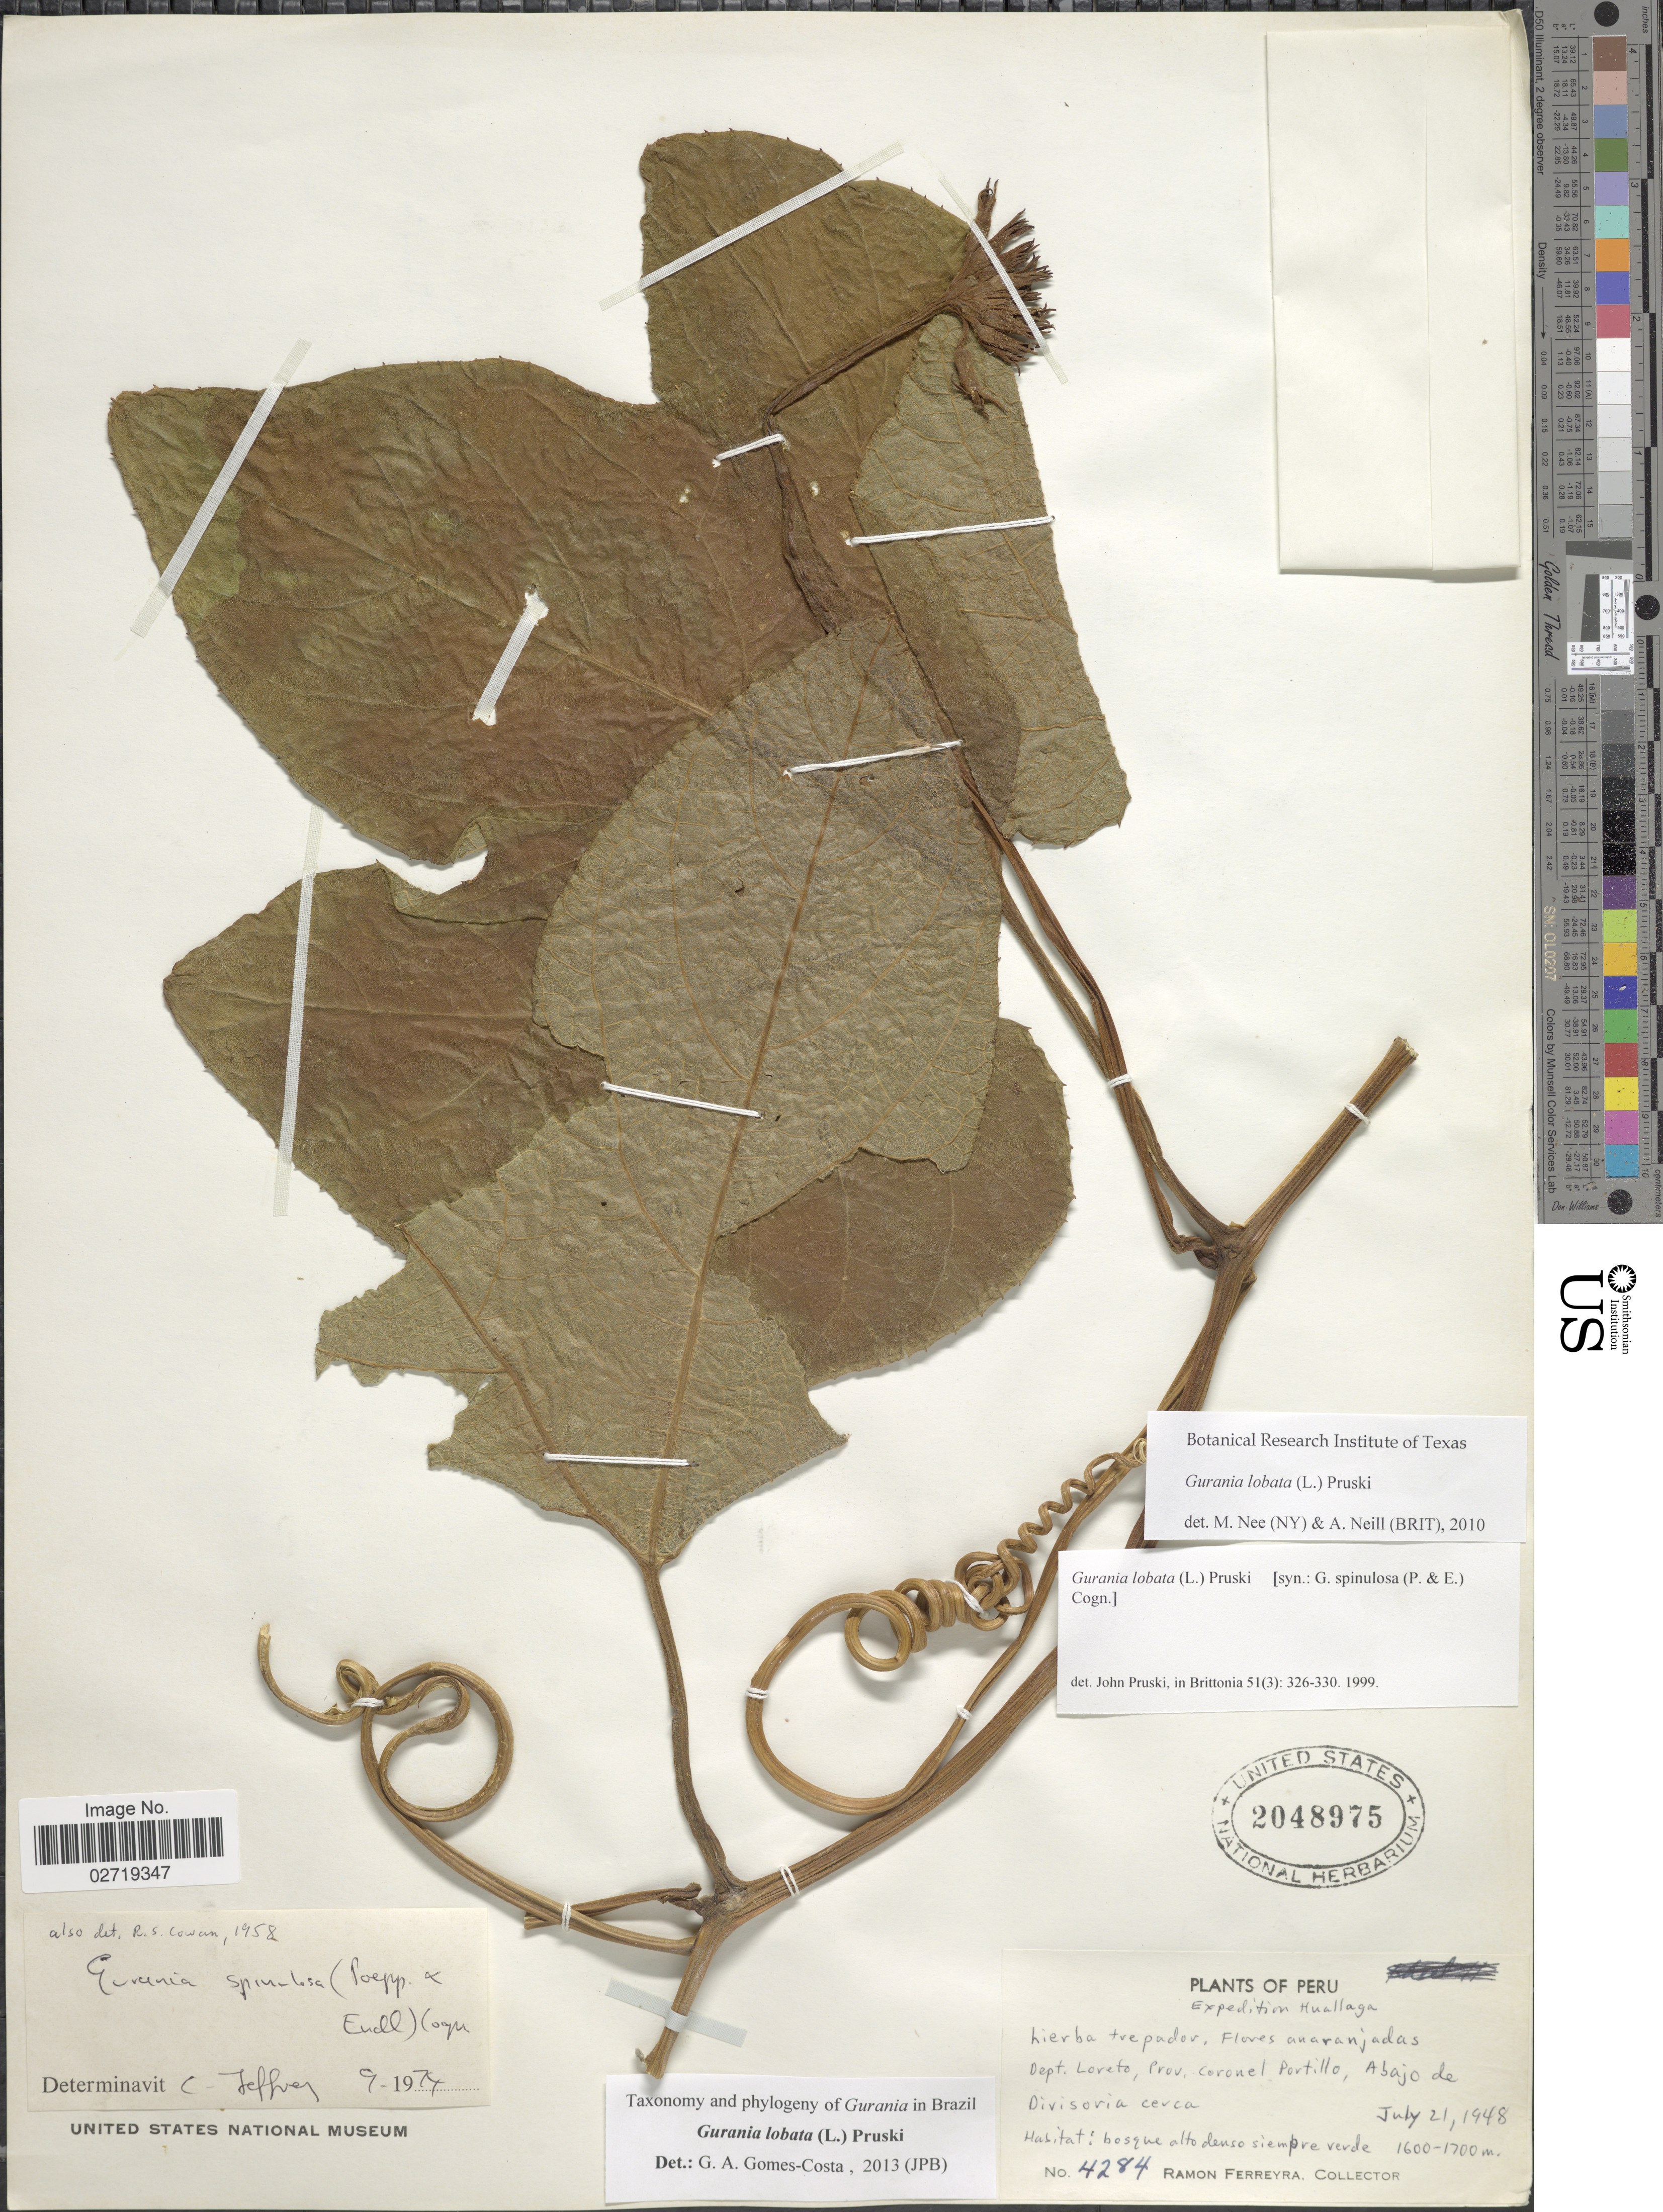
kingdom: Plantae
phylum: Tracheophyta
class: Magnoliopsida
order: Cucurbitales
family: Cucurbitaceae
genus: Gurania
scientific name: Gurania lobata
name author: (L.) Pruski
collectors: R. A. Ferreyra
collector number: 4284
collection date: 1948-07-21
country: Peru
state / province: Loreto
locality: Huallaga, Dept. Loreto, Prov. Coronel Portillo, Abajo de Divisoria cerca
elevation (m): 1600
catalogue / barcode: US 2048975